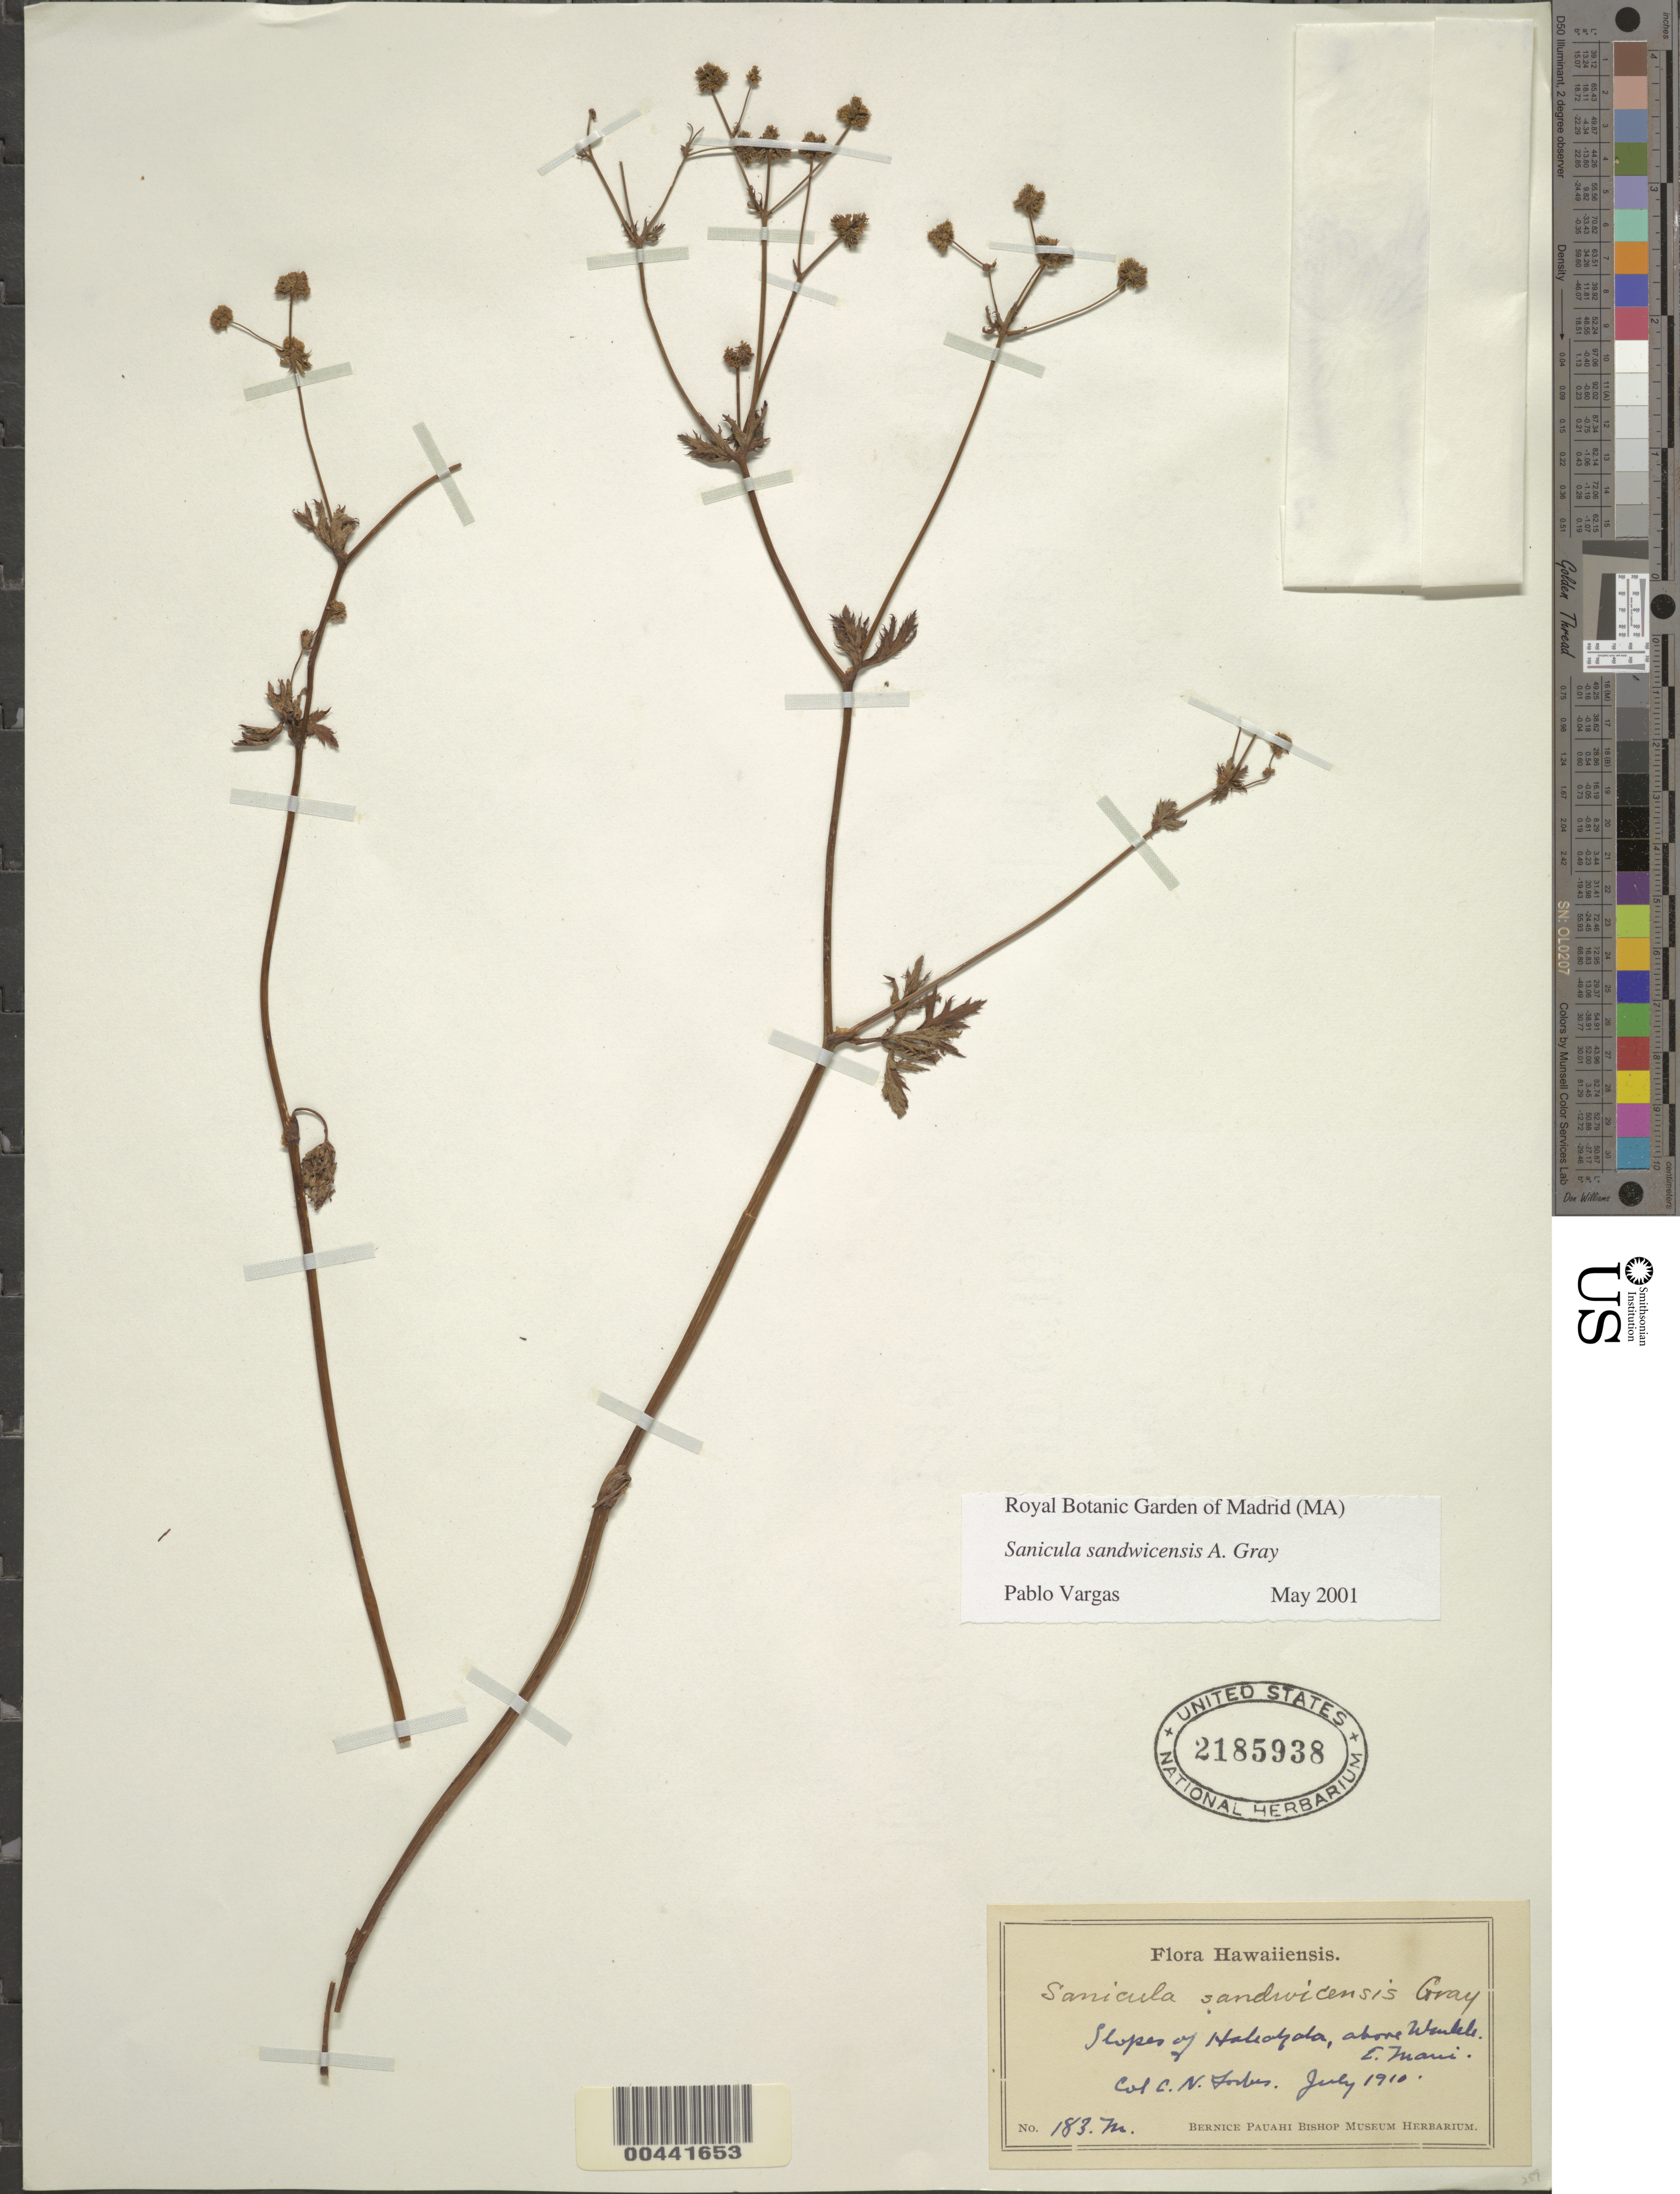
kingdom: Plantae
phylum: Tracheophyta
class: Magnoliopsida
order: Apiales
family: Apiaceae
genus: Sanicula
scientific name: Sanicula sandwicensis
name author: A. Gray in Wilkes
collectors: C. N. Forbes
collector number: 183.M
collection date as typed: Jul 1910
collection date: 1910-07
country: United States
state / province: Hawaii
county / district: Maui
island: Maui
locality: Slopes of Haleakala, above Wailele, E Maui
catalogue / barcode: US 2185938